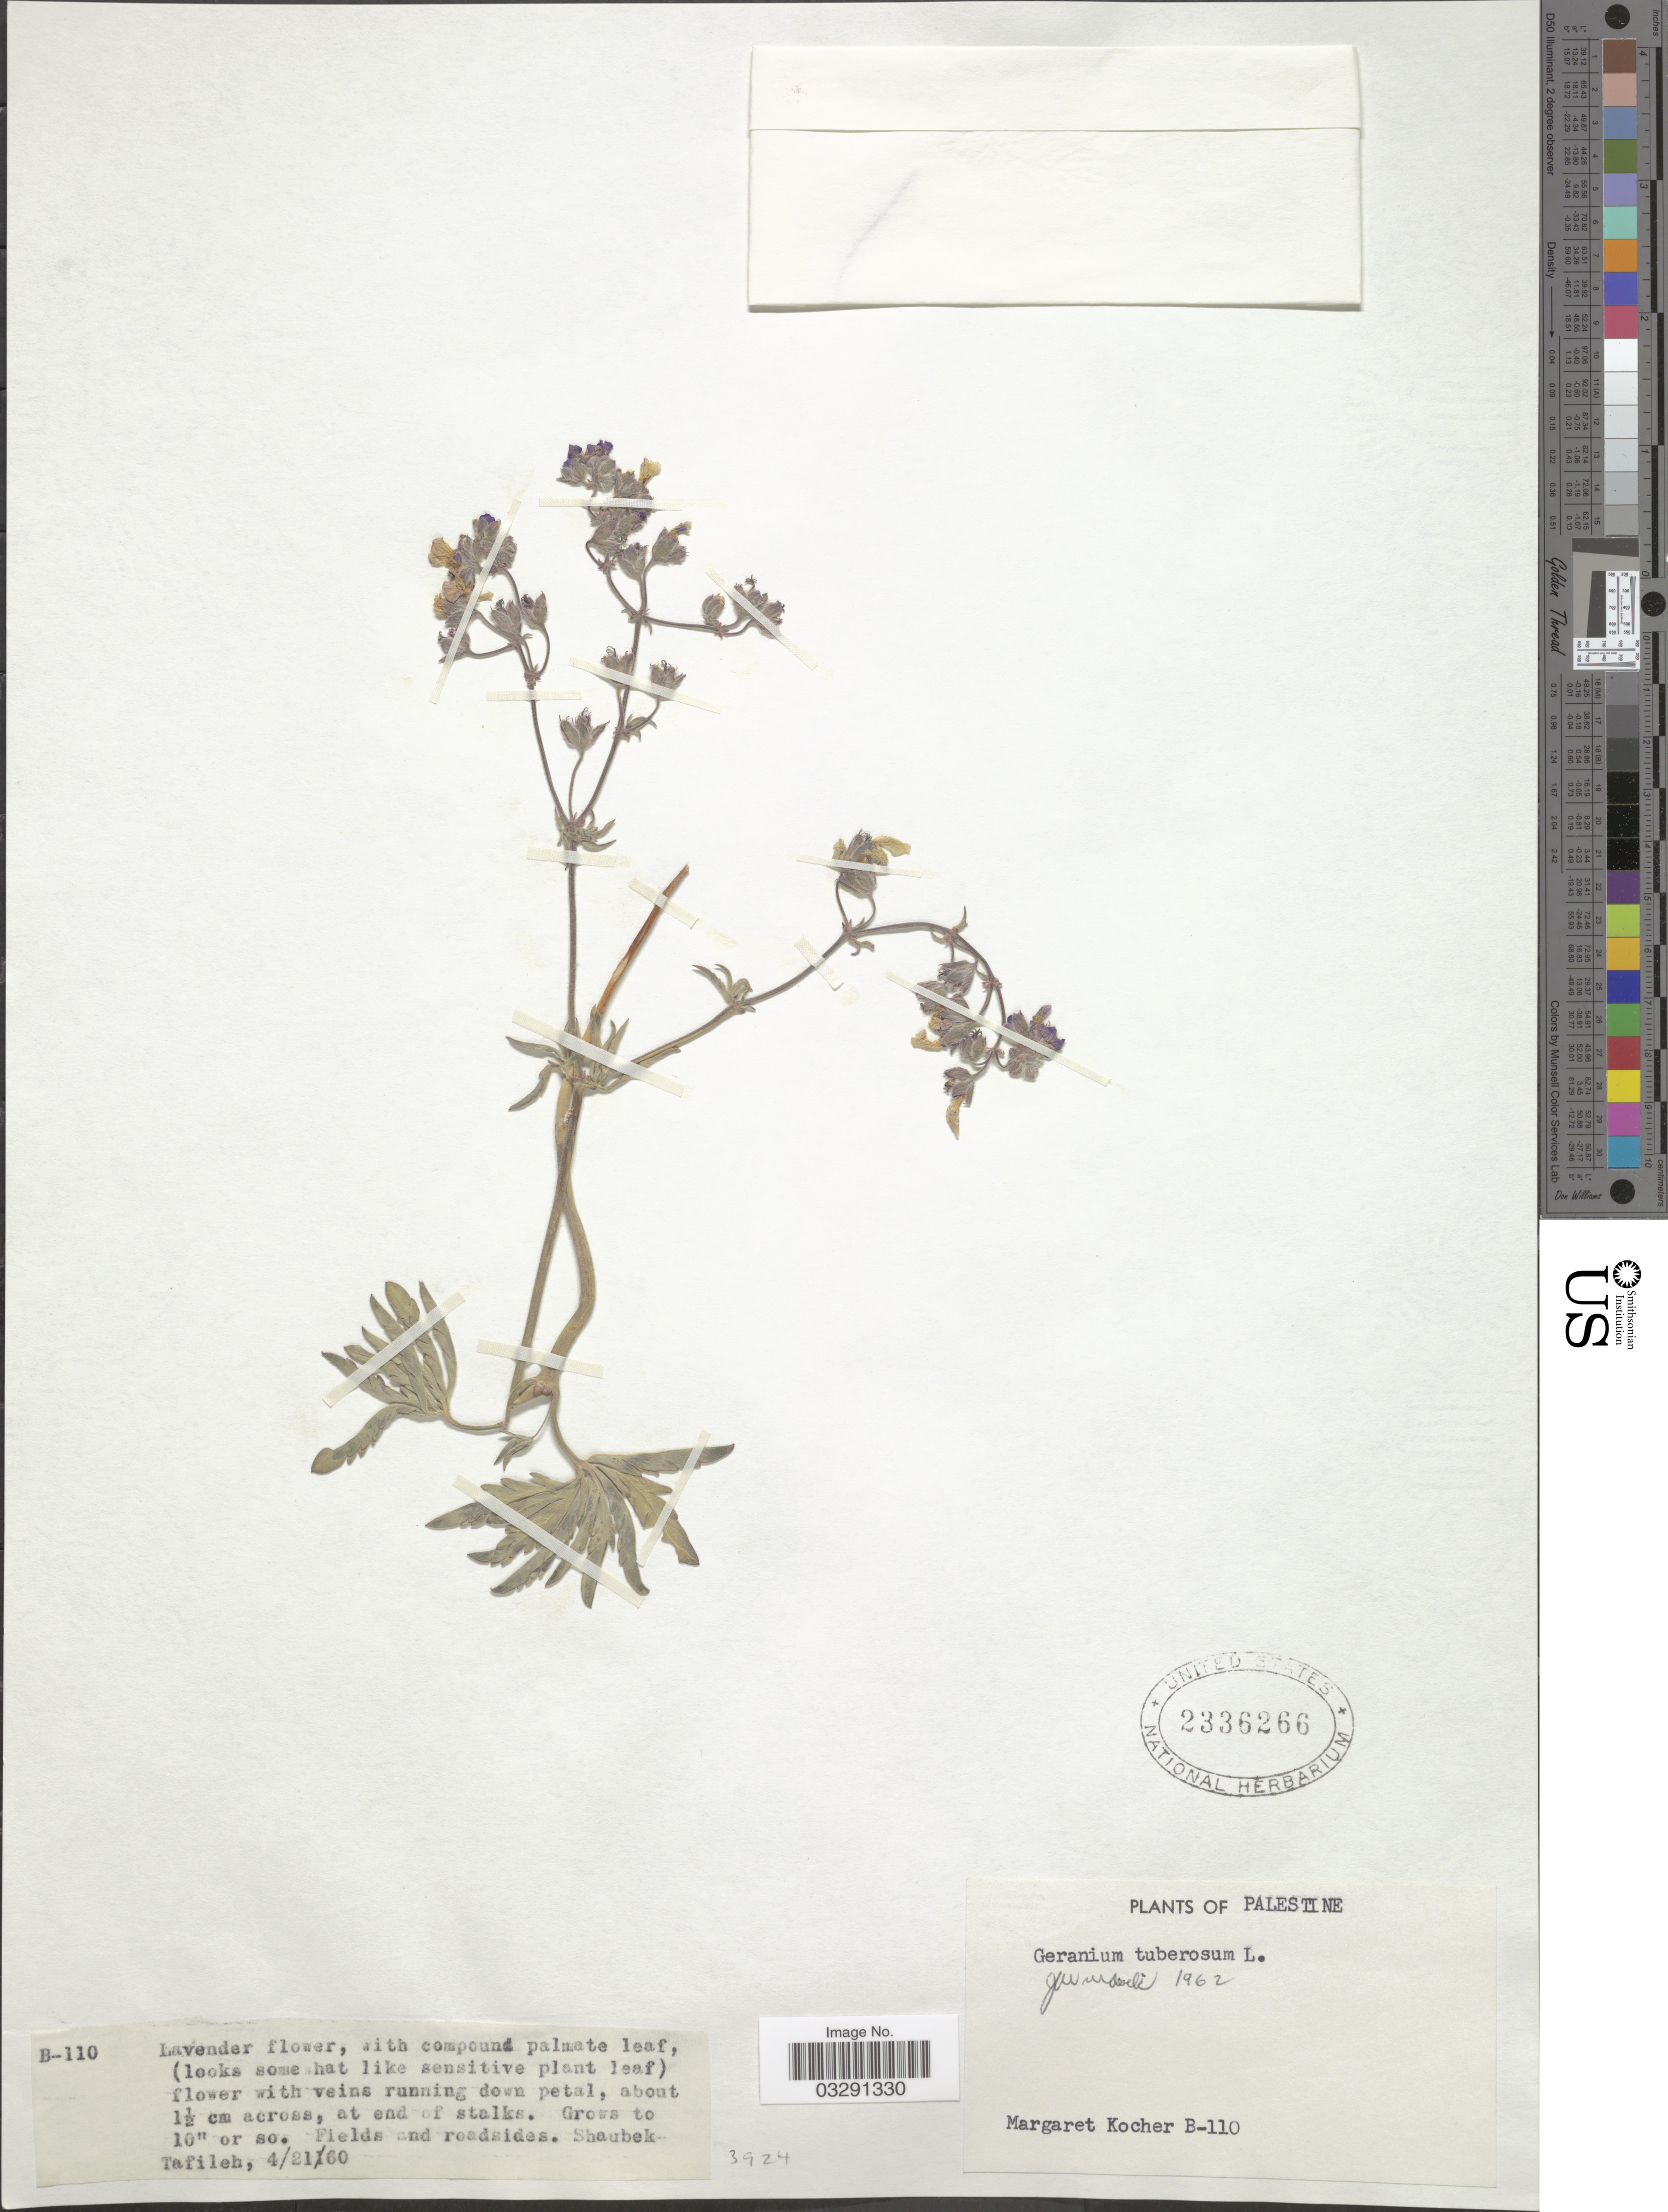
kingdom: Plantae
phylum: Tracheophyta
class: Magnoliopsida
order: Geraniales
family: Geraniaceae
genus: Geranium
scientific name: Geranium tuberosum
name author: L.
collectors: M. Kocher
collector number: B-110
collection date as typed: Transcribed d/m/y: 21/4/60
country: Israel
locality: Shaubek-Tafileh, Palestine.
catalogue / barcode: US 2336266